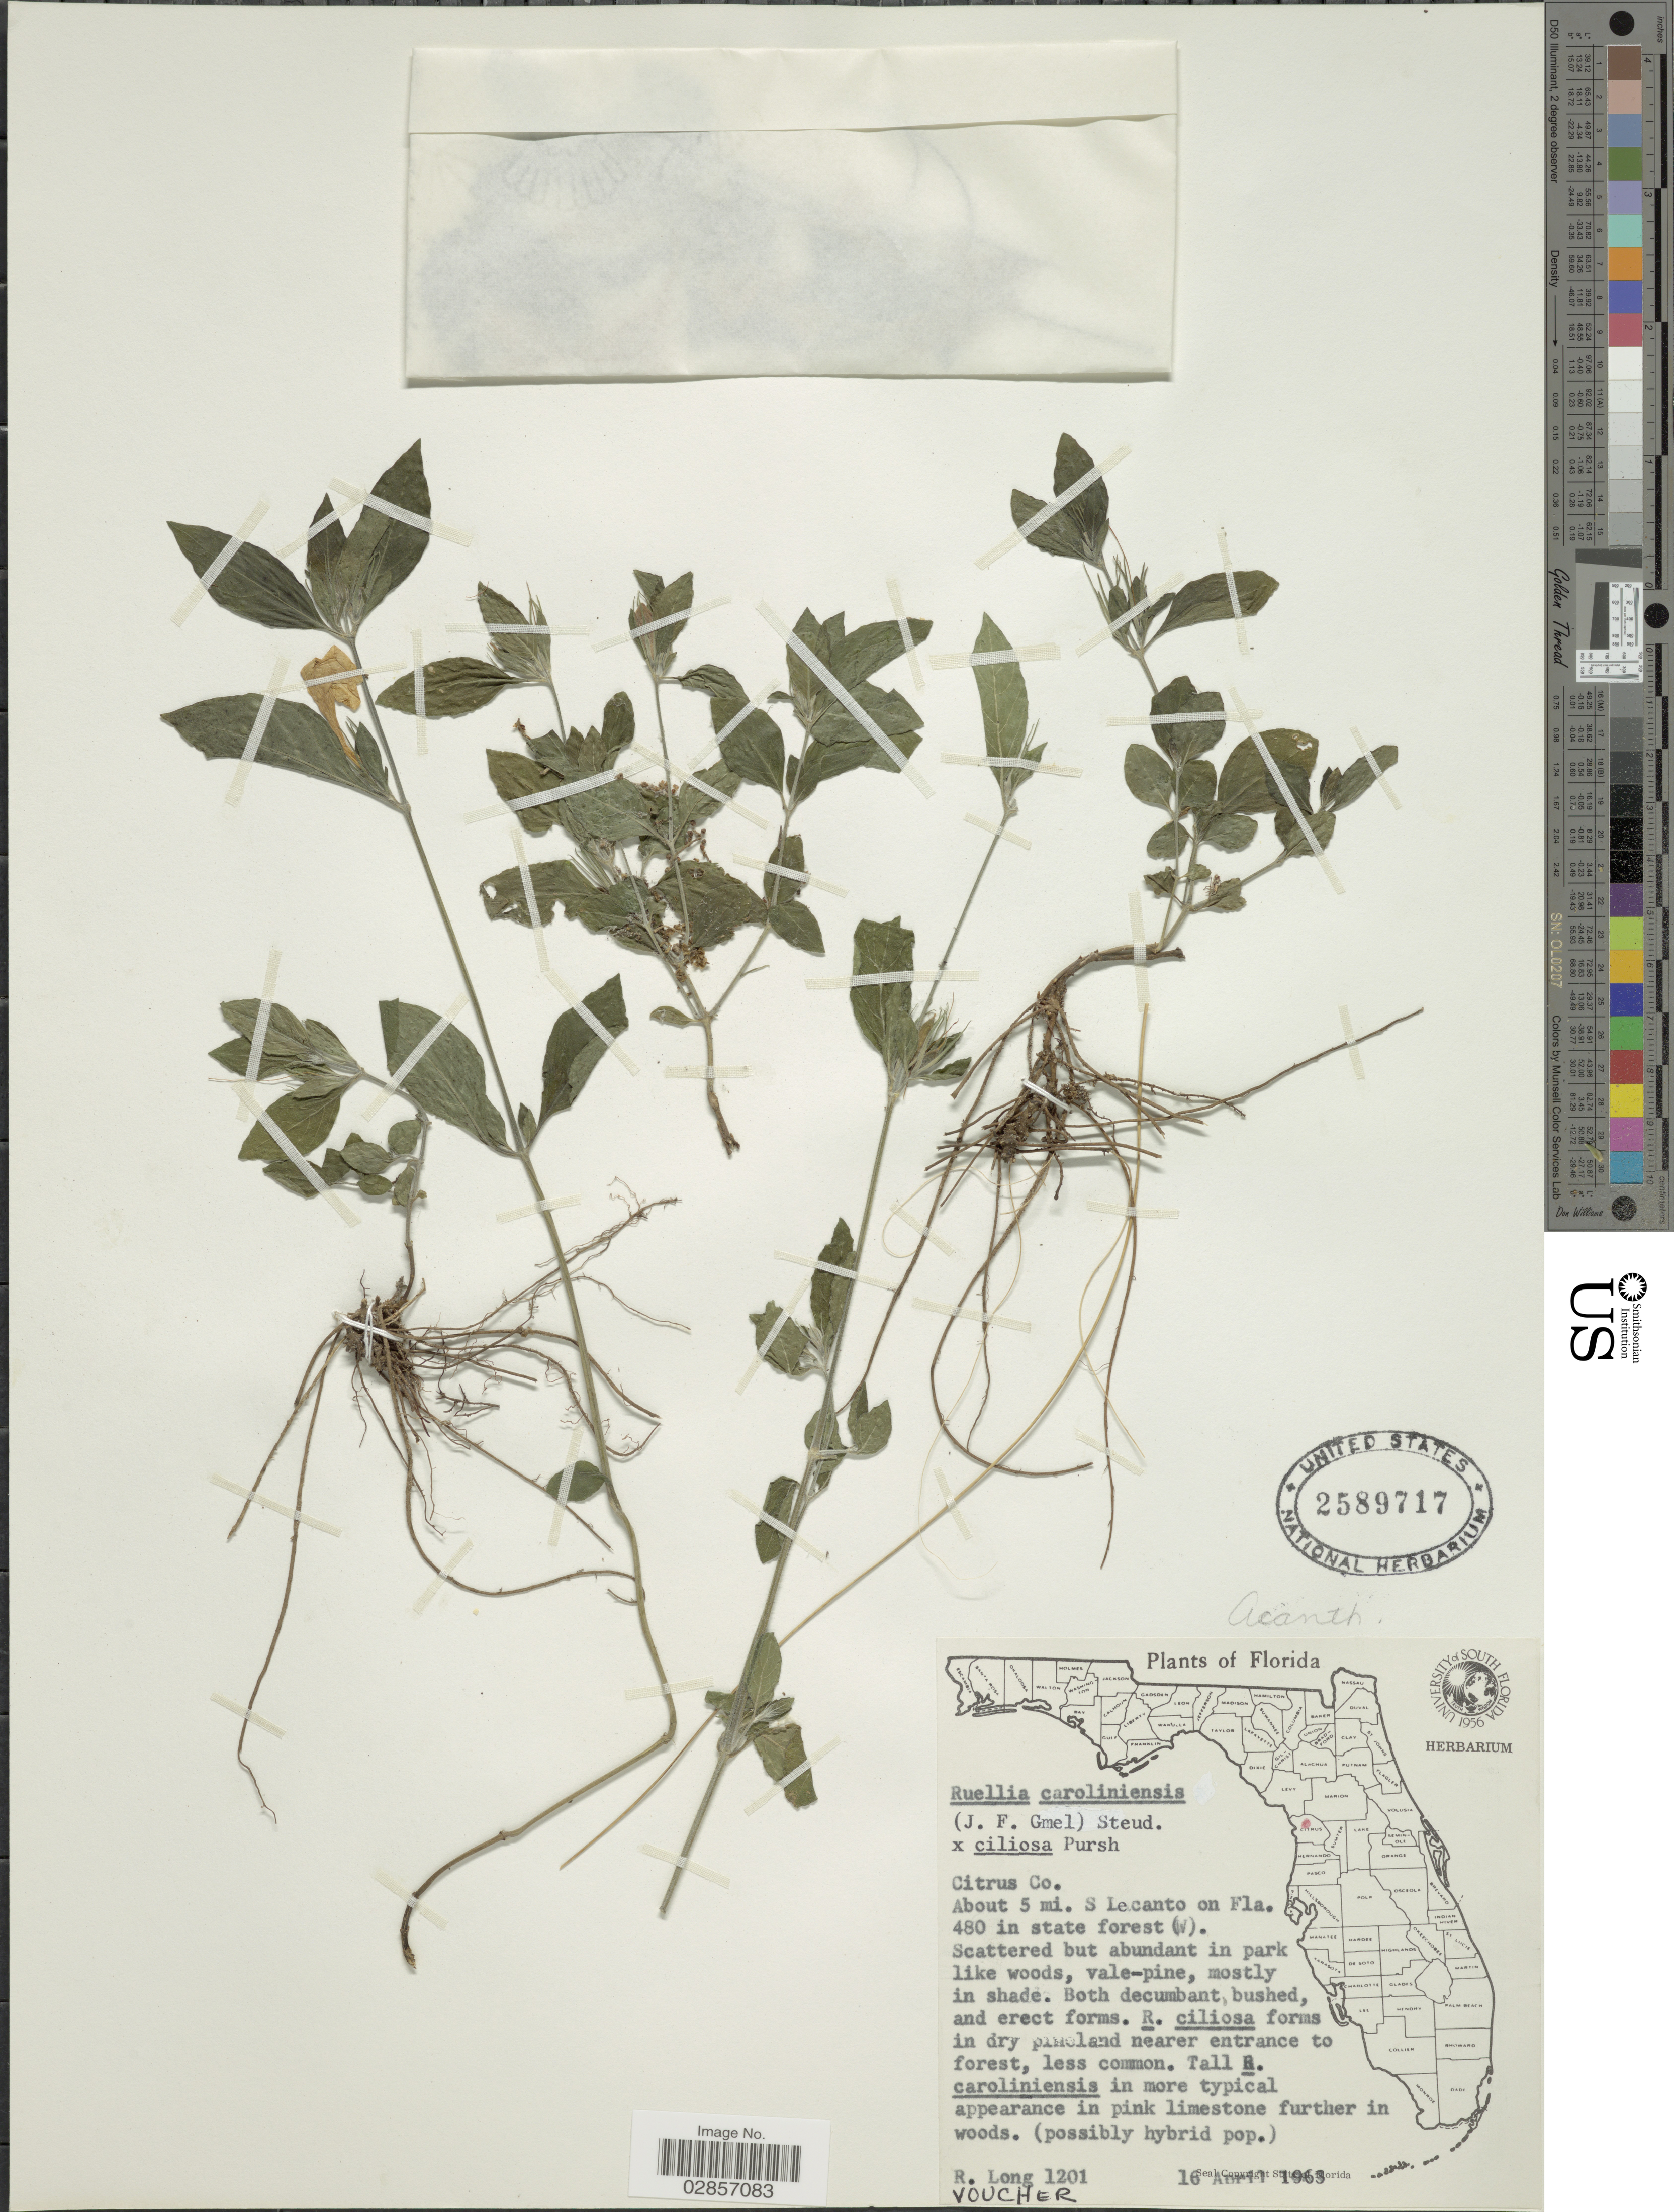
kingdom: Plantae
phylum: Tracheophyta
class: Magnoliopsida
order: Lamiales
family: Acanthaceae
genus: Ruellia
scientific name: Ruellia caroliniensis x R. ciliosa Pursh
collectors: R. Long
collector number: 1201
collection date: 1963-04-16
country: United States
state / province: Florida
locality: Citrus Co. About 5 mi. S Lecanto on Fla. 480 in state forest (W).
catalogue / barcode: US 2589717